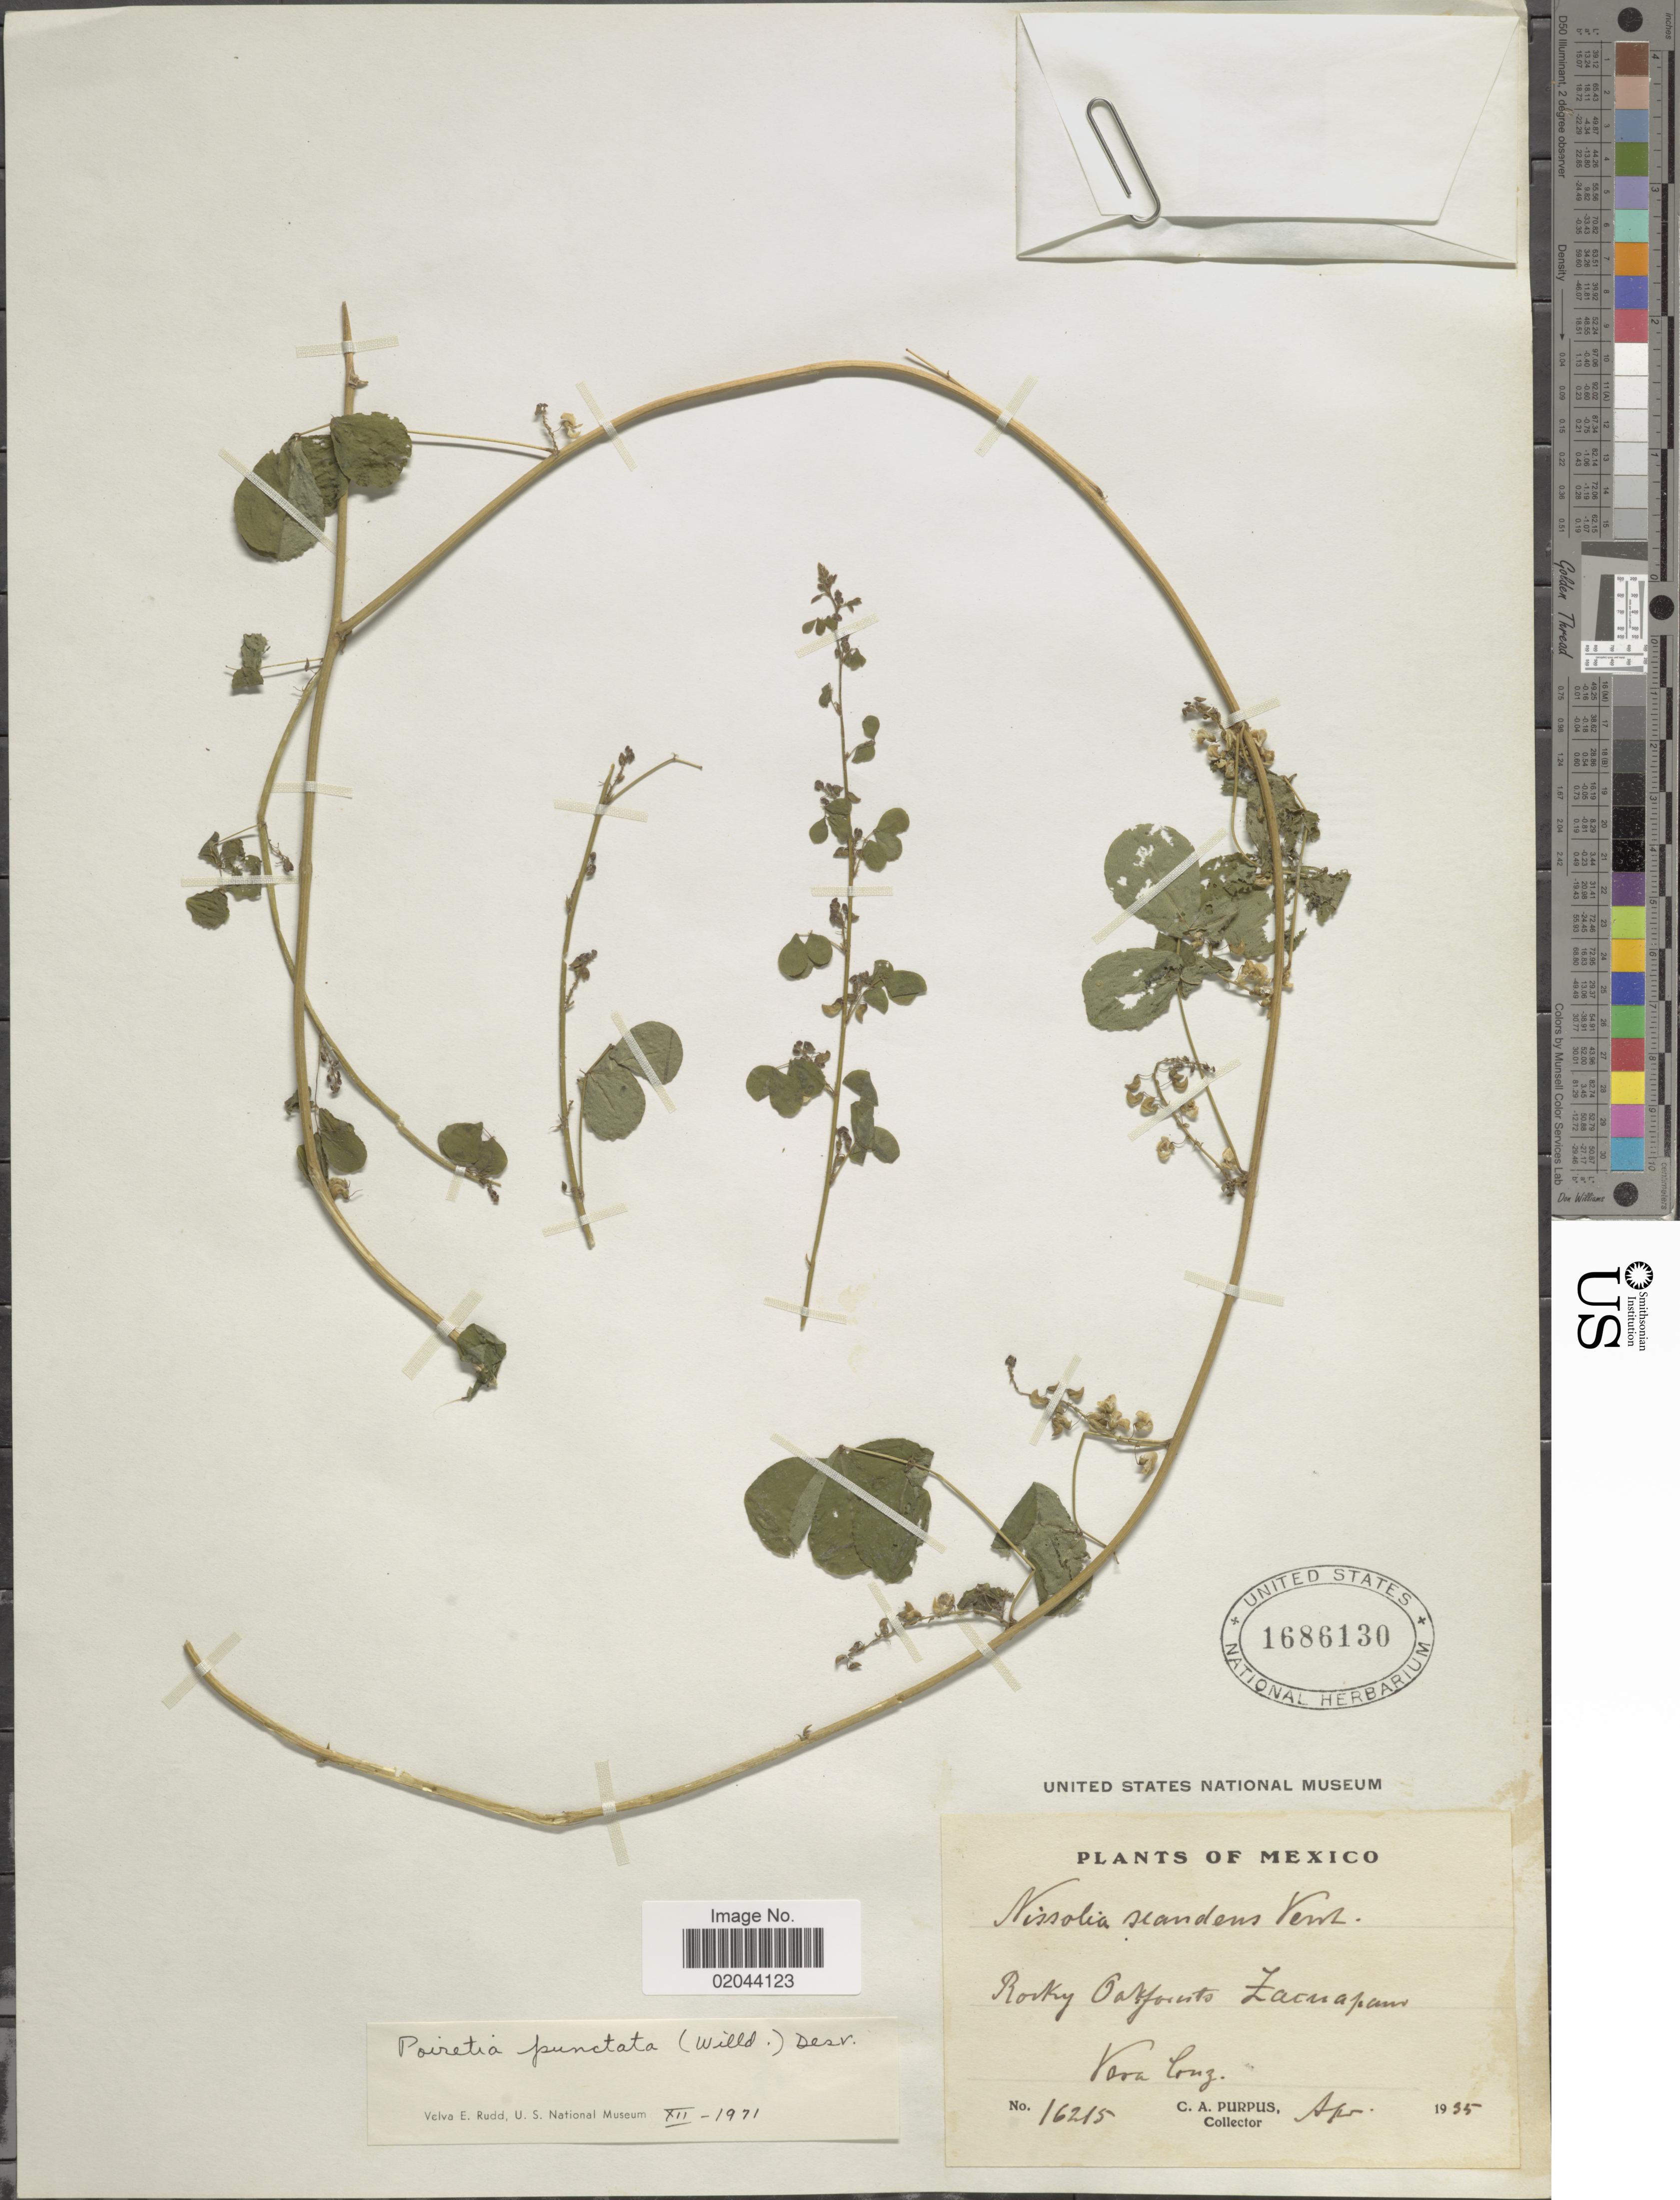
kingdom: Plantae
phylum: Tracheophyta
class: Magnoliopsida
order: Fabales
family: Fabaceae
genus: Poiretia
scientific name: Poiretia scandens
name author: Vent.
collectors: C. A. Purpus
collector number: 16215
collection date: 1935-04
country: Mexico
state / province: Veracruz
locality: Rocky Oak forest Zacuapan, Vera Cruz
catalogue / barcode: US 1686130